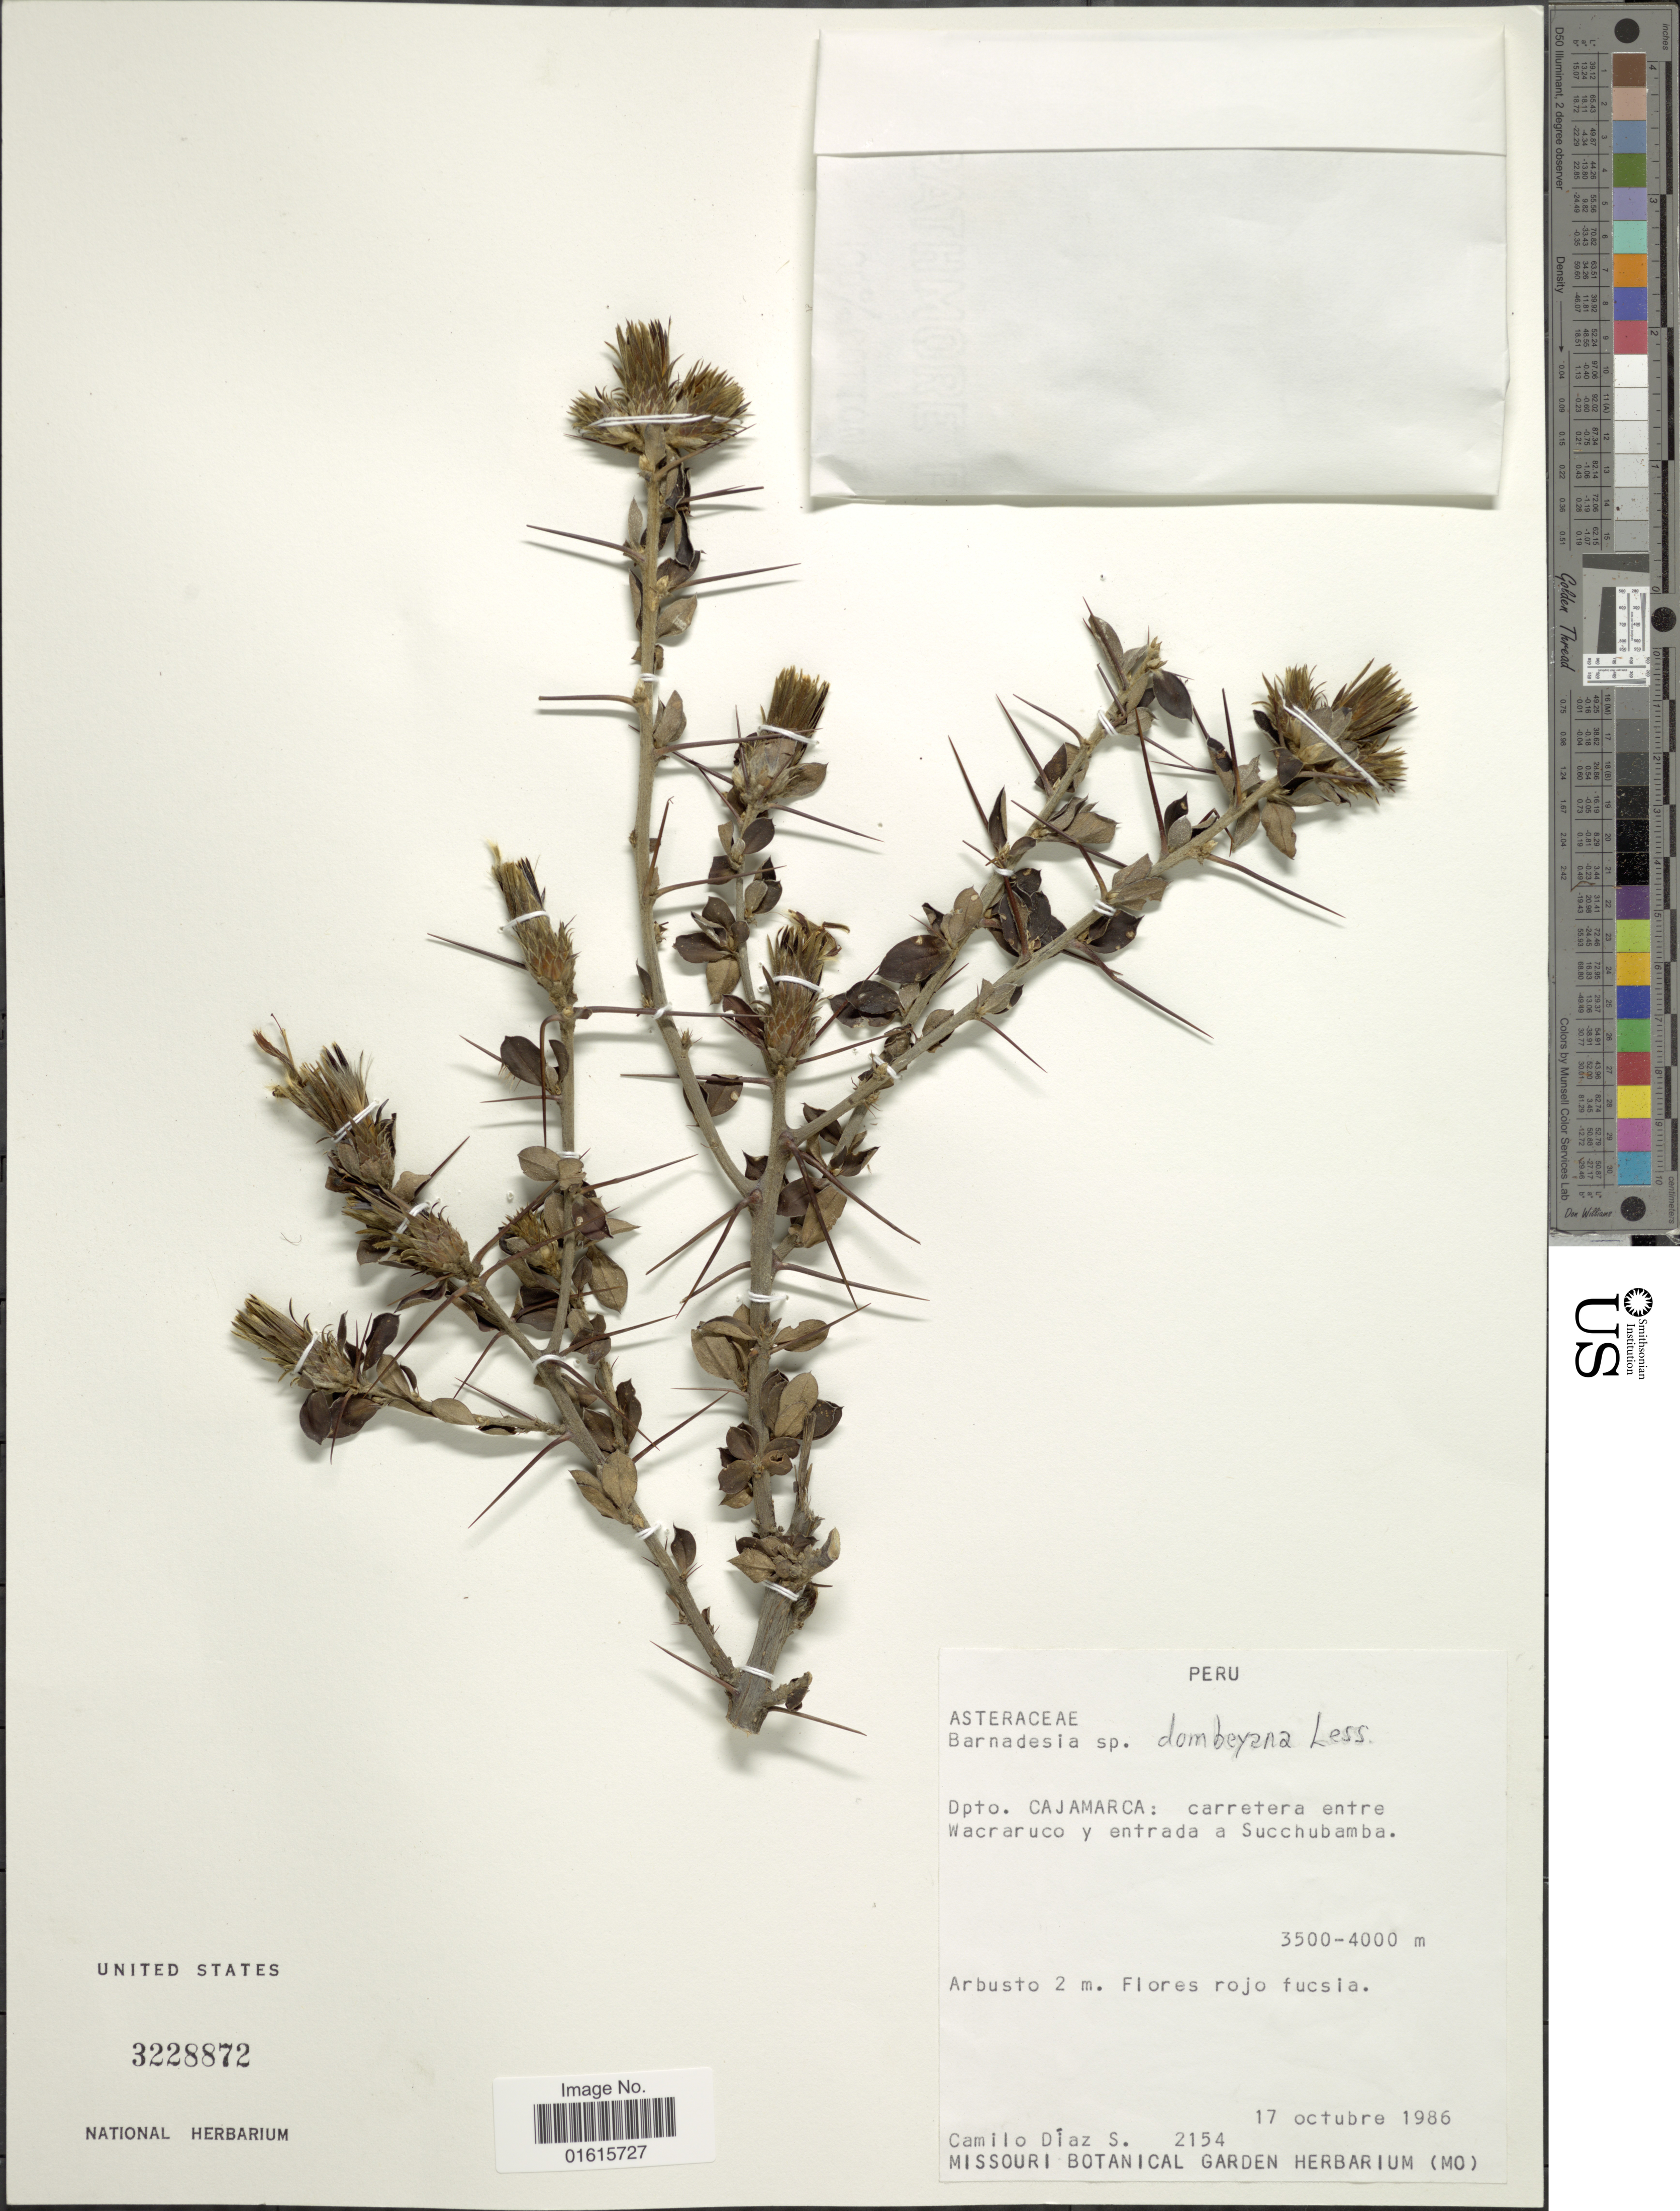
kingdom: Plantae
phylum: Tracheophyta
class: Magnoliopsida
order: Asterales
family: Asteraceae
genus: Barnadesia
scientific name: Barnadesia dombeyana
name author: Less.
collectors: C. Diaz Santibanez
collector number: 2154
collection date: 1986-10-17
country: Peru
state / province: Cajamarca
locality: Carretera entre Wacraruco y entrada a Succhubamba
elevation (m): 3500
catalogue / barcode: US 3228872